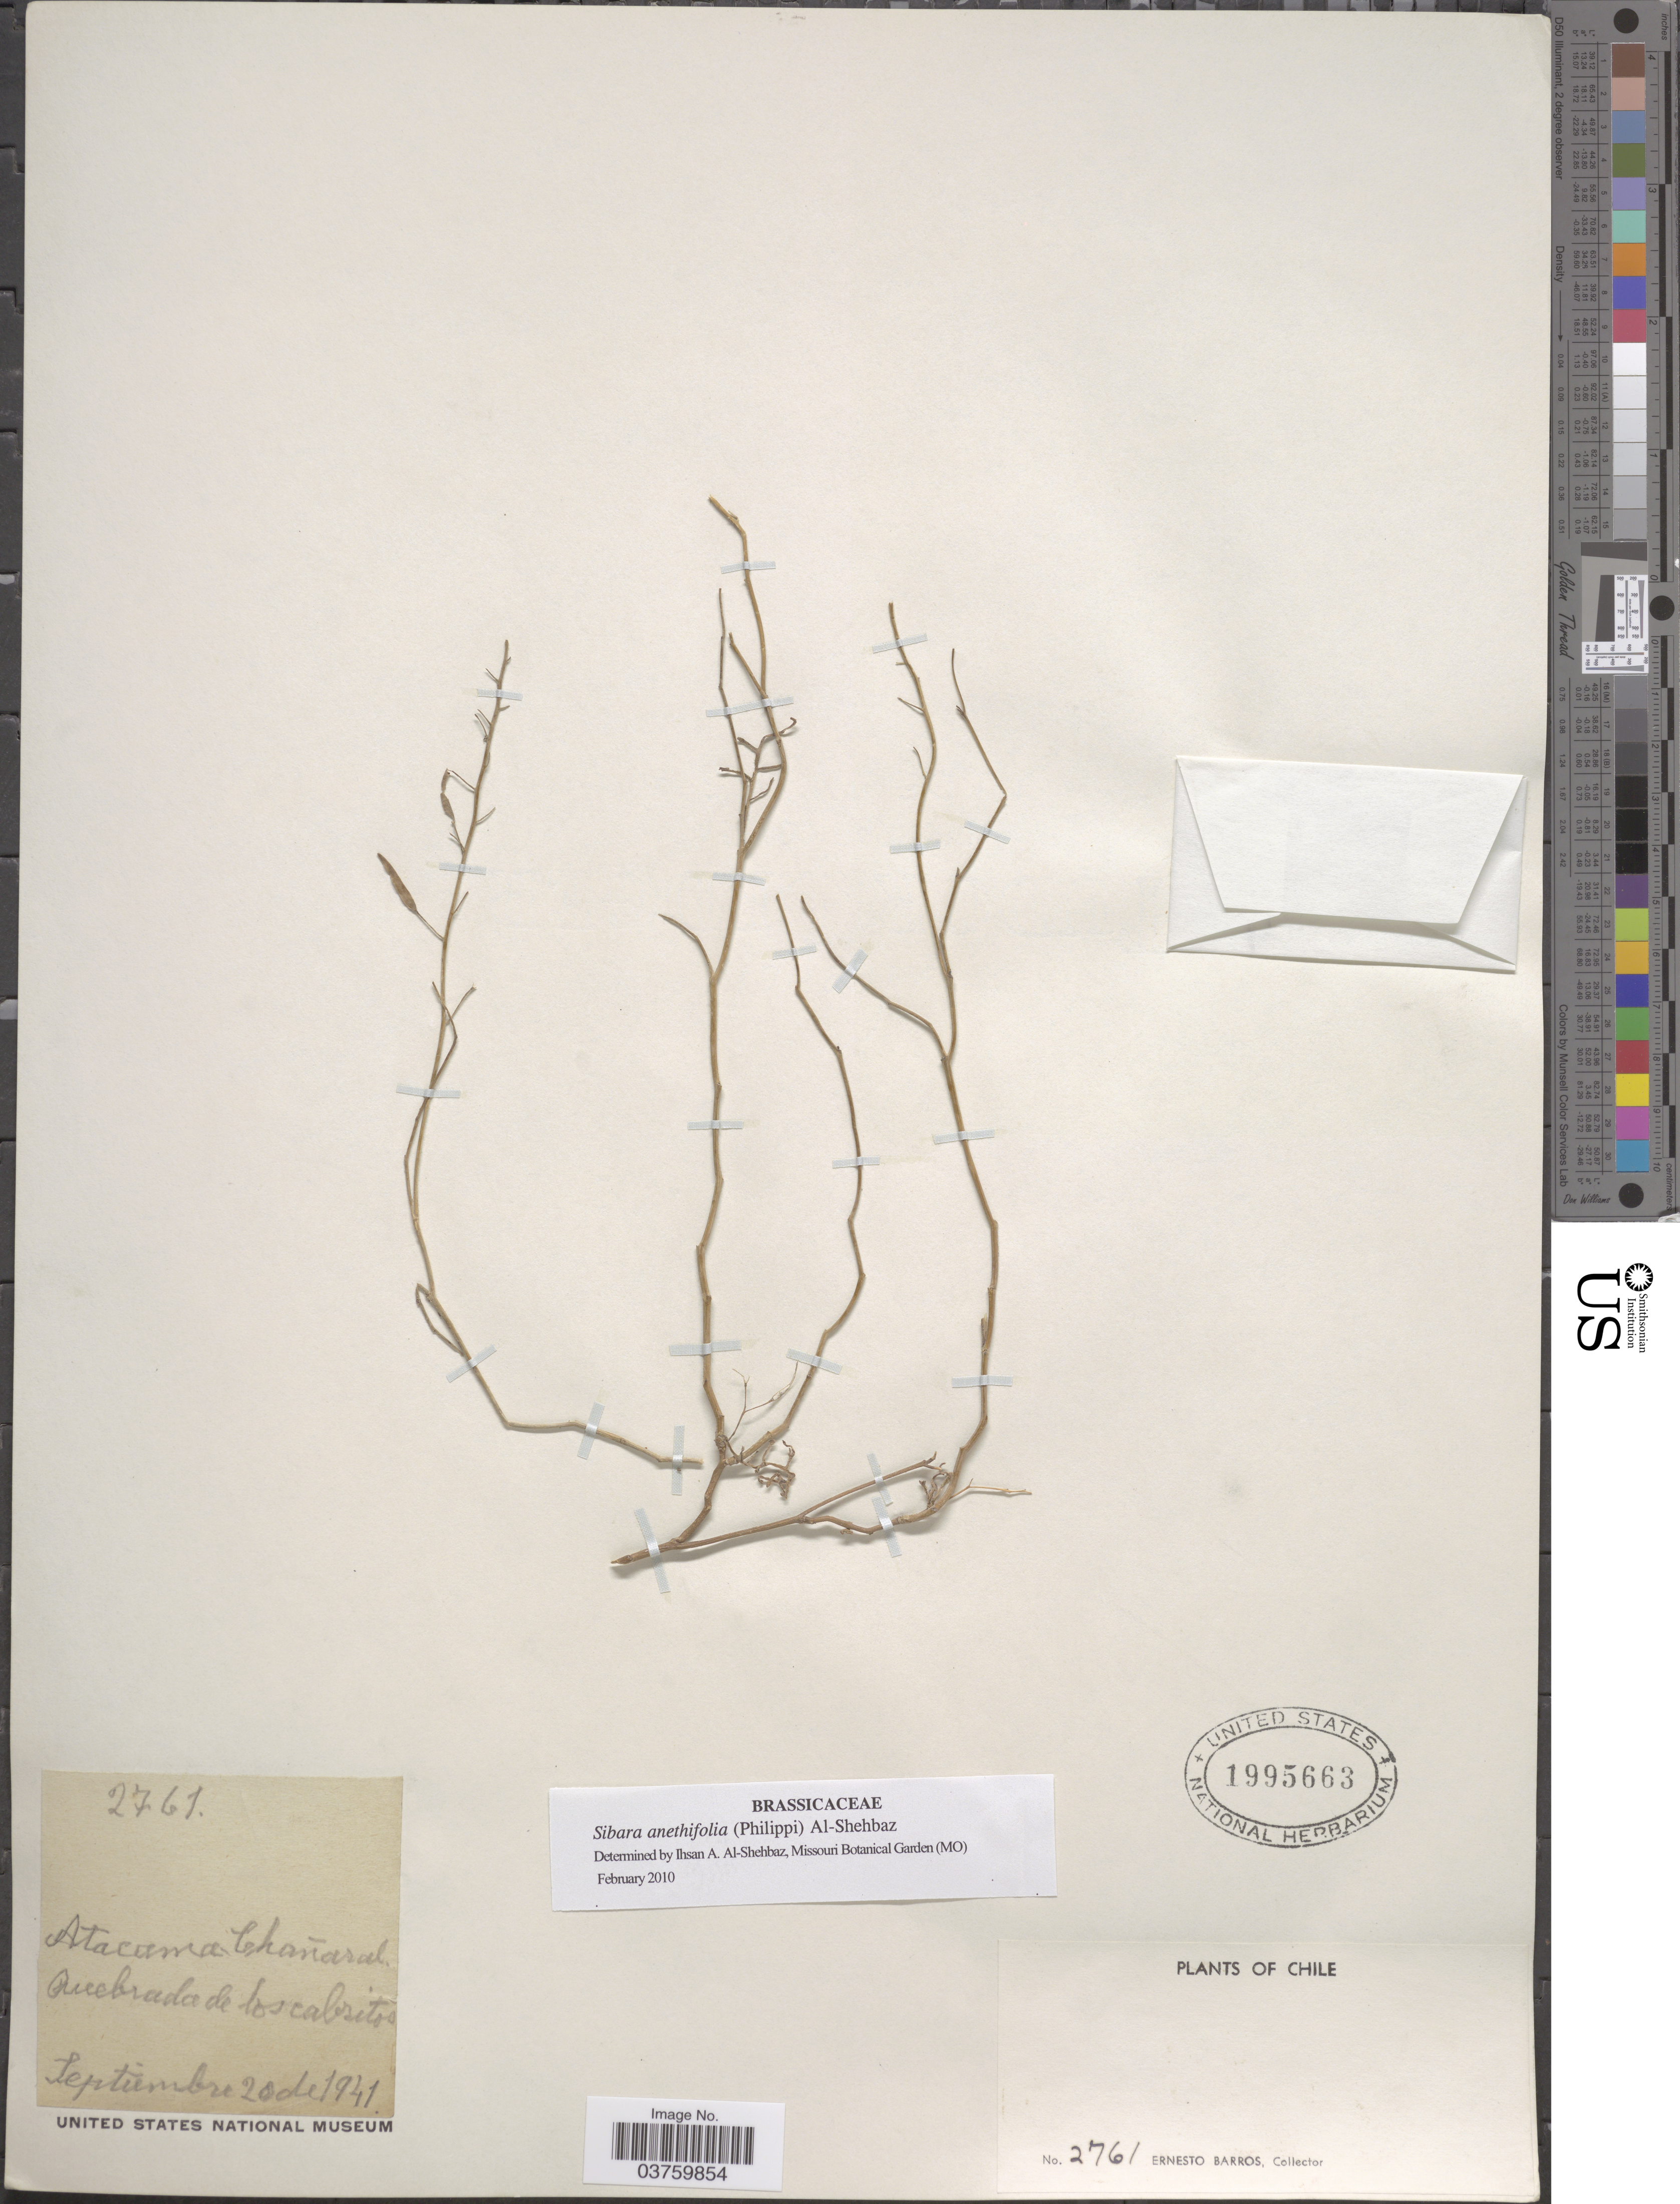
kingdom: Plantae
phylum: Tracheophyta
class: Magnoliopsida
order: Brassicales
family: Brassicaceae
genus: Sibara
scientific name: Sibara anethifolia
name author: (Phil.) Al-Shehbaz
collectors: E. Barros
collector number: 2761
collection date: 1941-09-20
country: Chile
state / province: Atacama (III)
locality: Chañaral. Quebrada de los Cabritos.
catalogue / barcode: US 1995663